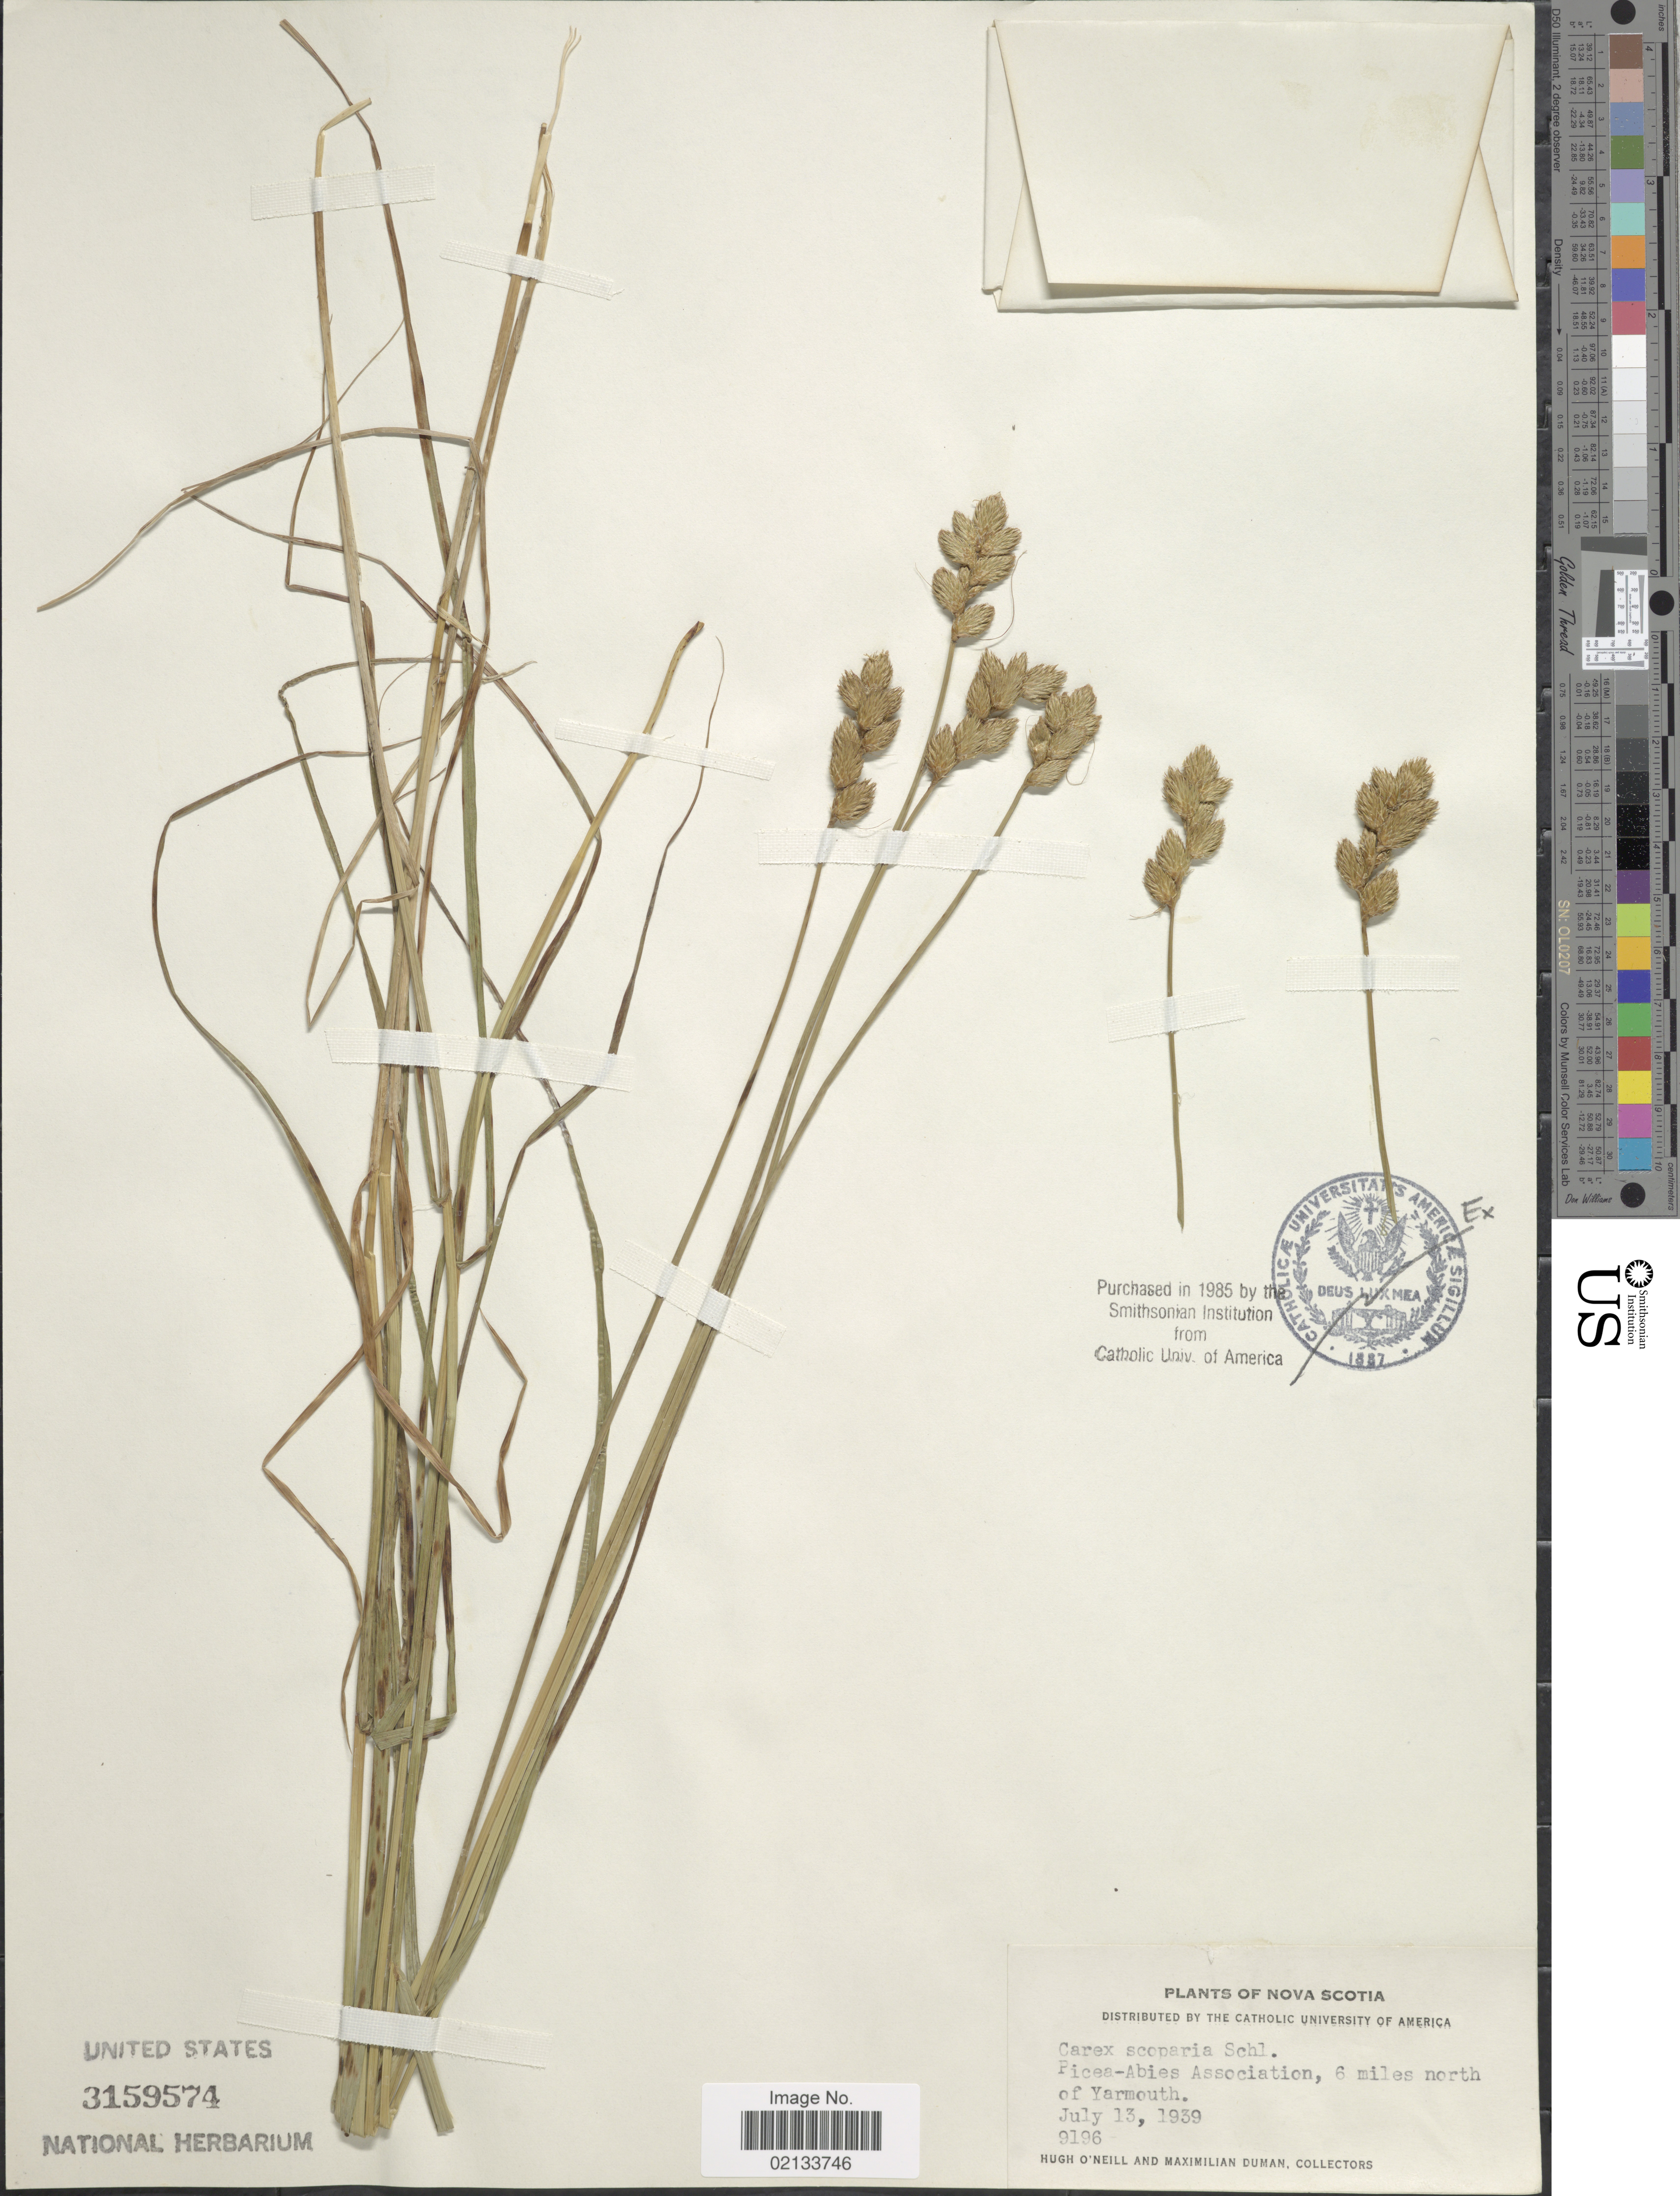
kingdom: Plantae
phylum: Tracheophyta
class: Liliopsida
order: Poales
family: Cyperaceae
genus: Carex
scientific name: Carex scoparia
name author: Schkuhr ex Willd.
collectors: H. O'Neill & M. Duman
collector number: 9196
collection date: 1939-07-13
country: Canada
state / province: Nova Scotia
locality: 6 miles north of Yarmouth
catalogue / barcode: US 3159574